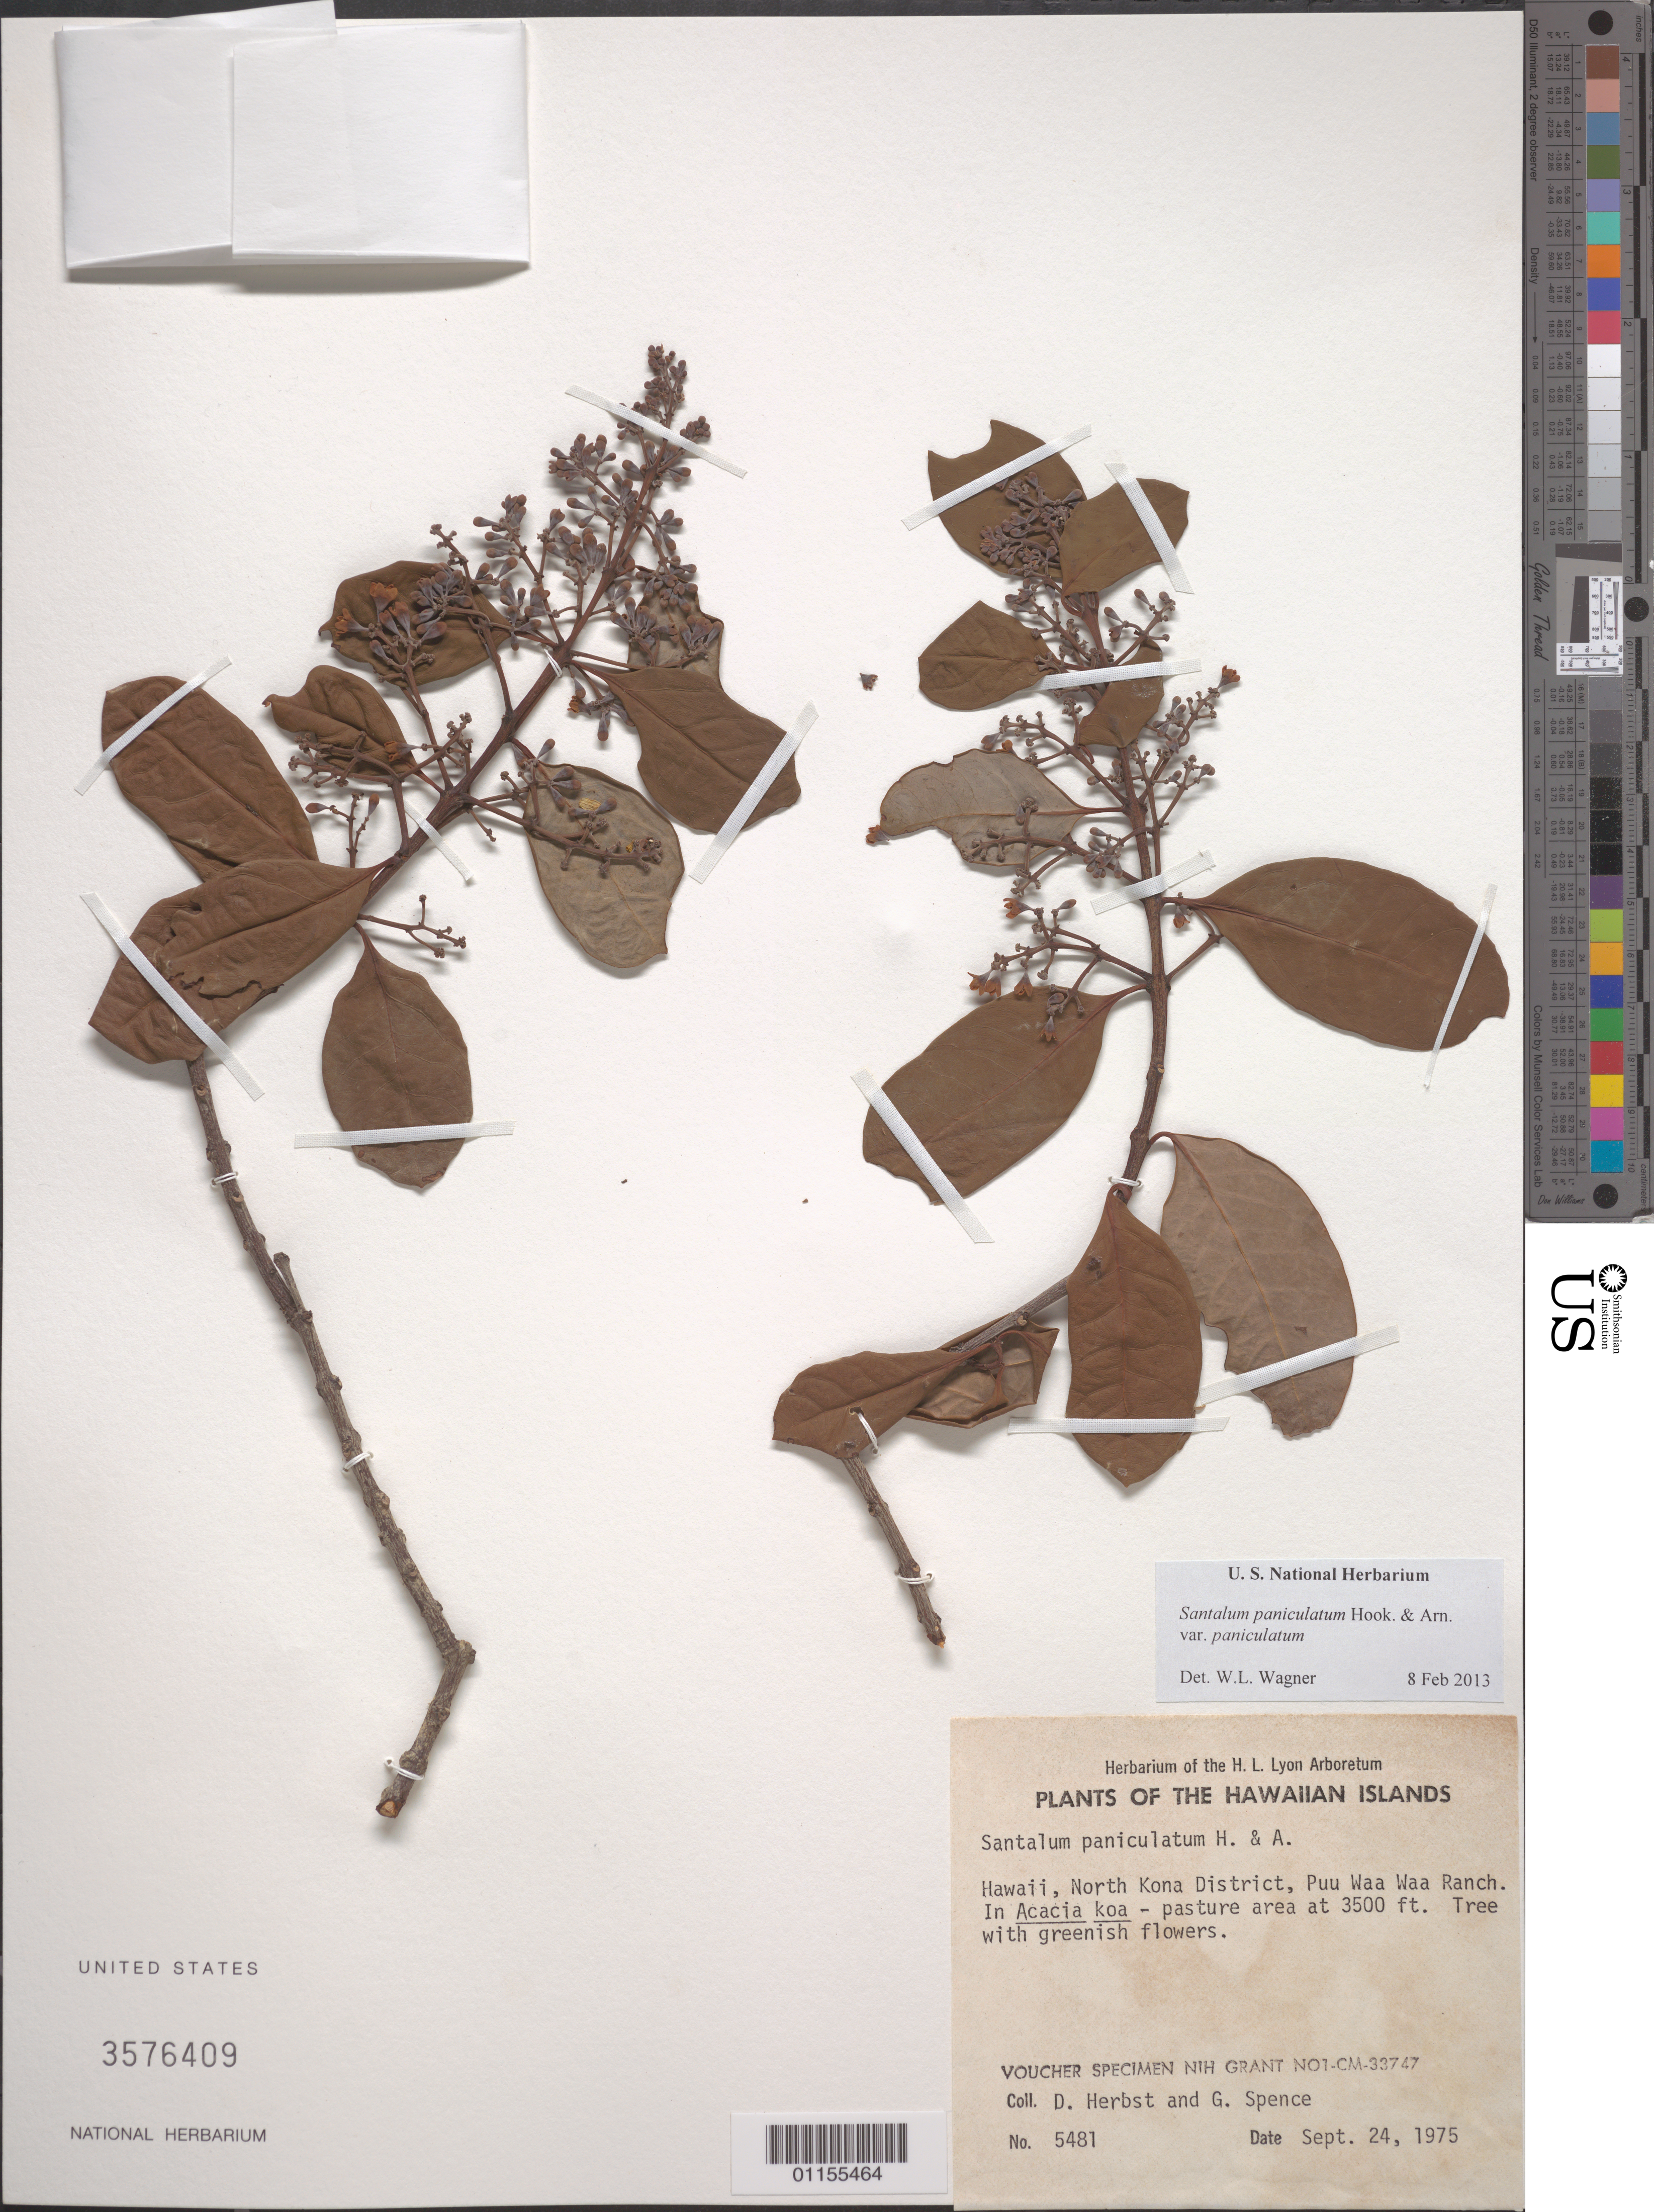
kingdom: Plantae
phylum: Tracheophyta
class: Magnoliopsida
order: Santalales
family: Santalaceae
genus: Santalum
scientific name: Santalum paniculatum var. paniculatum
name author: Hook. & Arn.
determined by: Wagner, W. L., (BOT), Smithsonian Institution - National Museum of Natural History (UNITED STATES)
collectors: D. R. Herbst & G. Spence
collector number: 5481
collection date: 1975-09-24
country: United States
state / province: Hawaii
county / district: Hawaii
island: Hawaii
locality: North Kona District, Pu'u Waa Waa Ranch, in Acacia koa pasture area.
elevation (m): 1067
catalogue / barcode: US 3576409